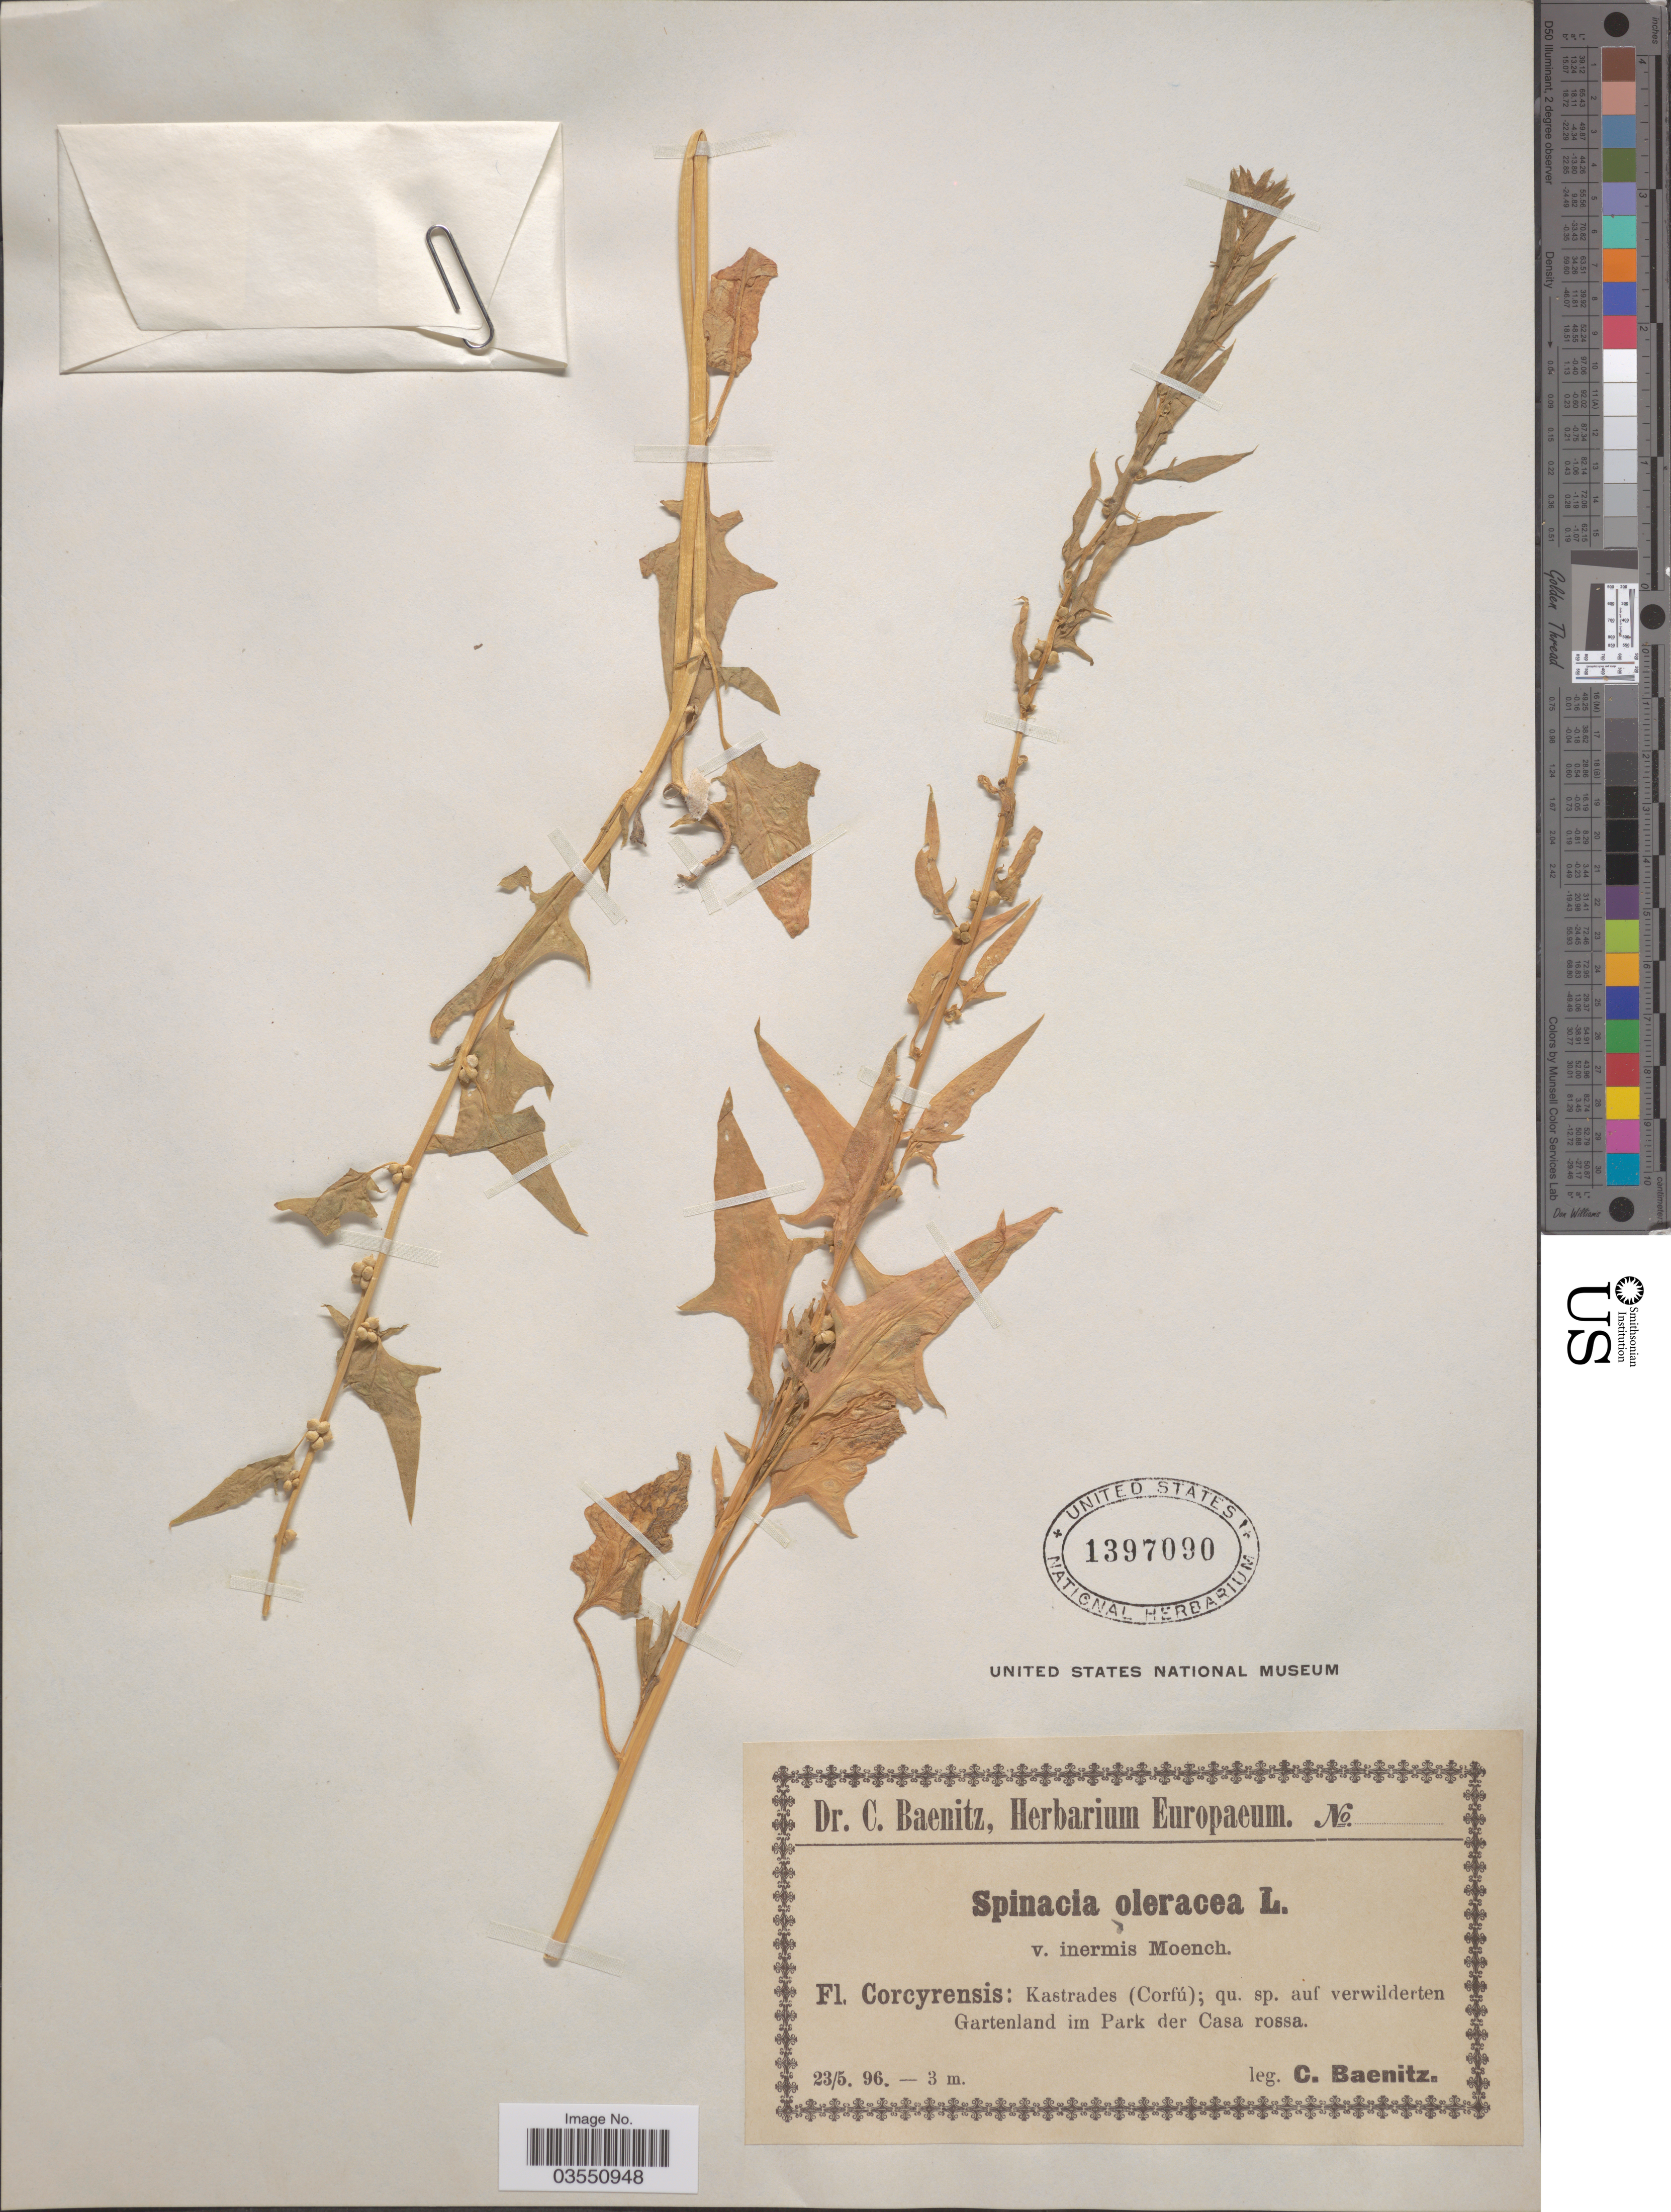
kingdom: Plantae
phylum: Tracheophyta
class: Magnoliopsida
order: Caryophyllales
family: Amaranthaceae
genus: Spinacia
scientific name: Spinacia oleracea var. inermis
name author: Peterm.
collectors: C. G. Baenitz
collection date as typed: Transcribed d/m/y: 23/5/96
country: Greece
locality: Corcyrensis: Kastrades (Corfú); qu. sp. auf verwilderten Gartenland im Park der Casa rossa.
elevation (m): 3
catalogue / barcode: US 1397090